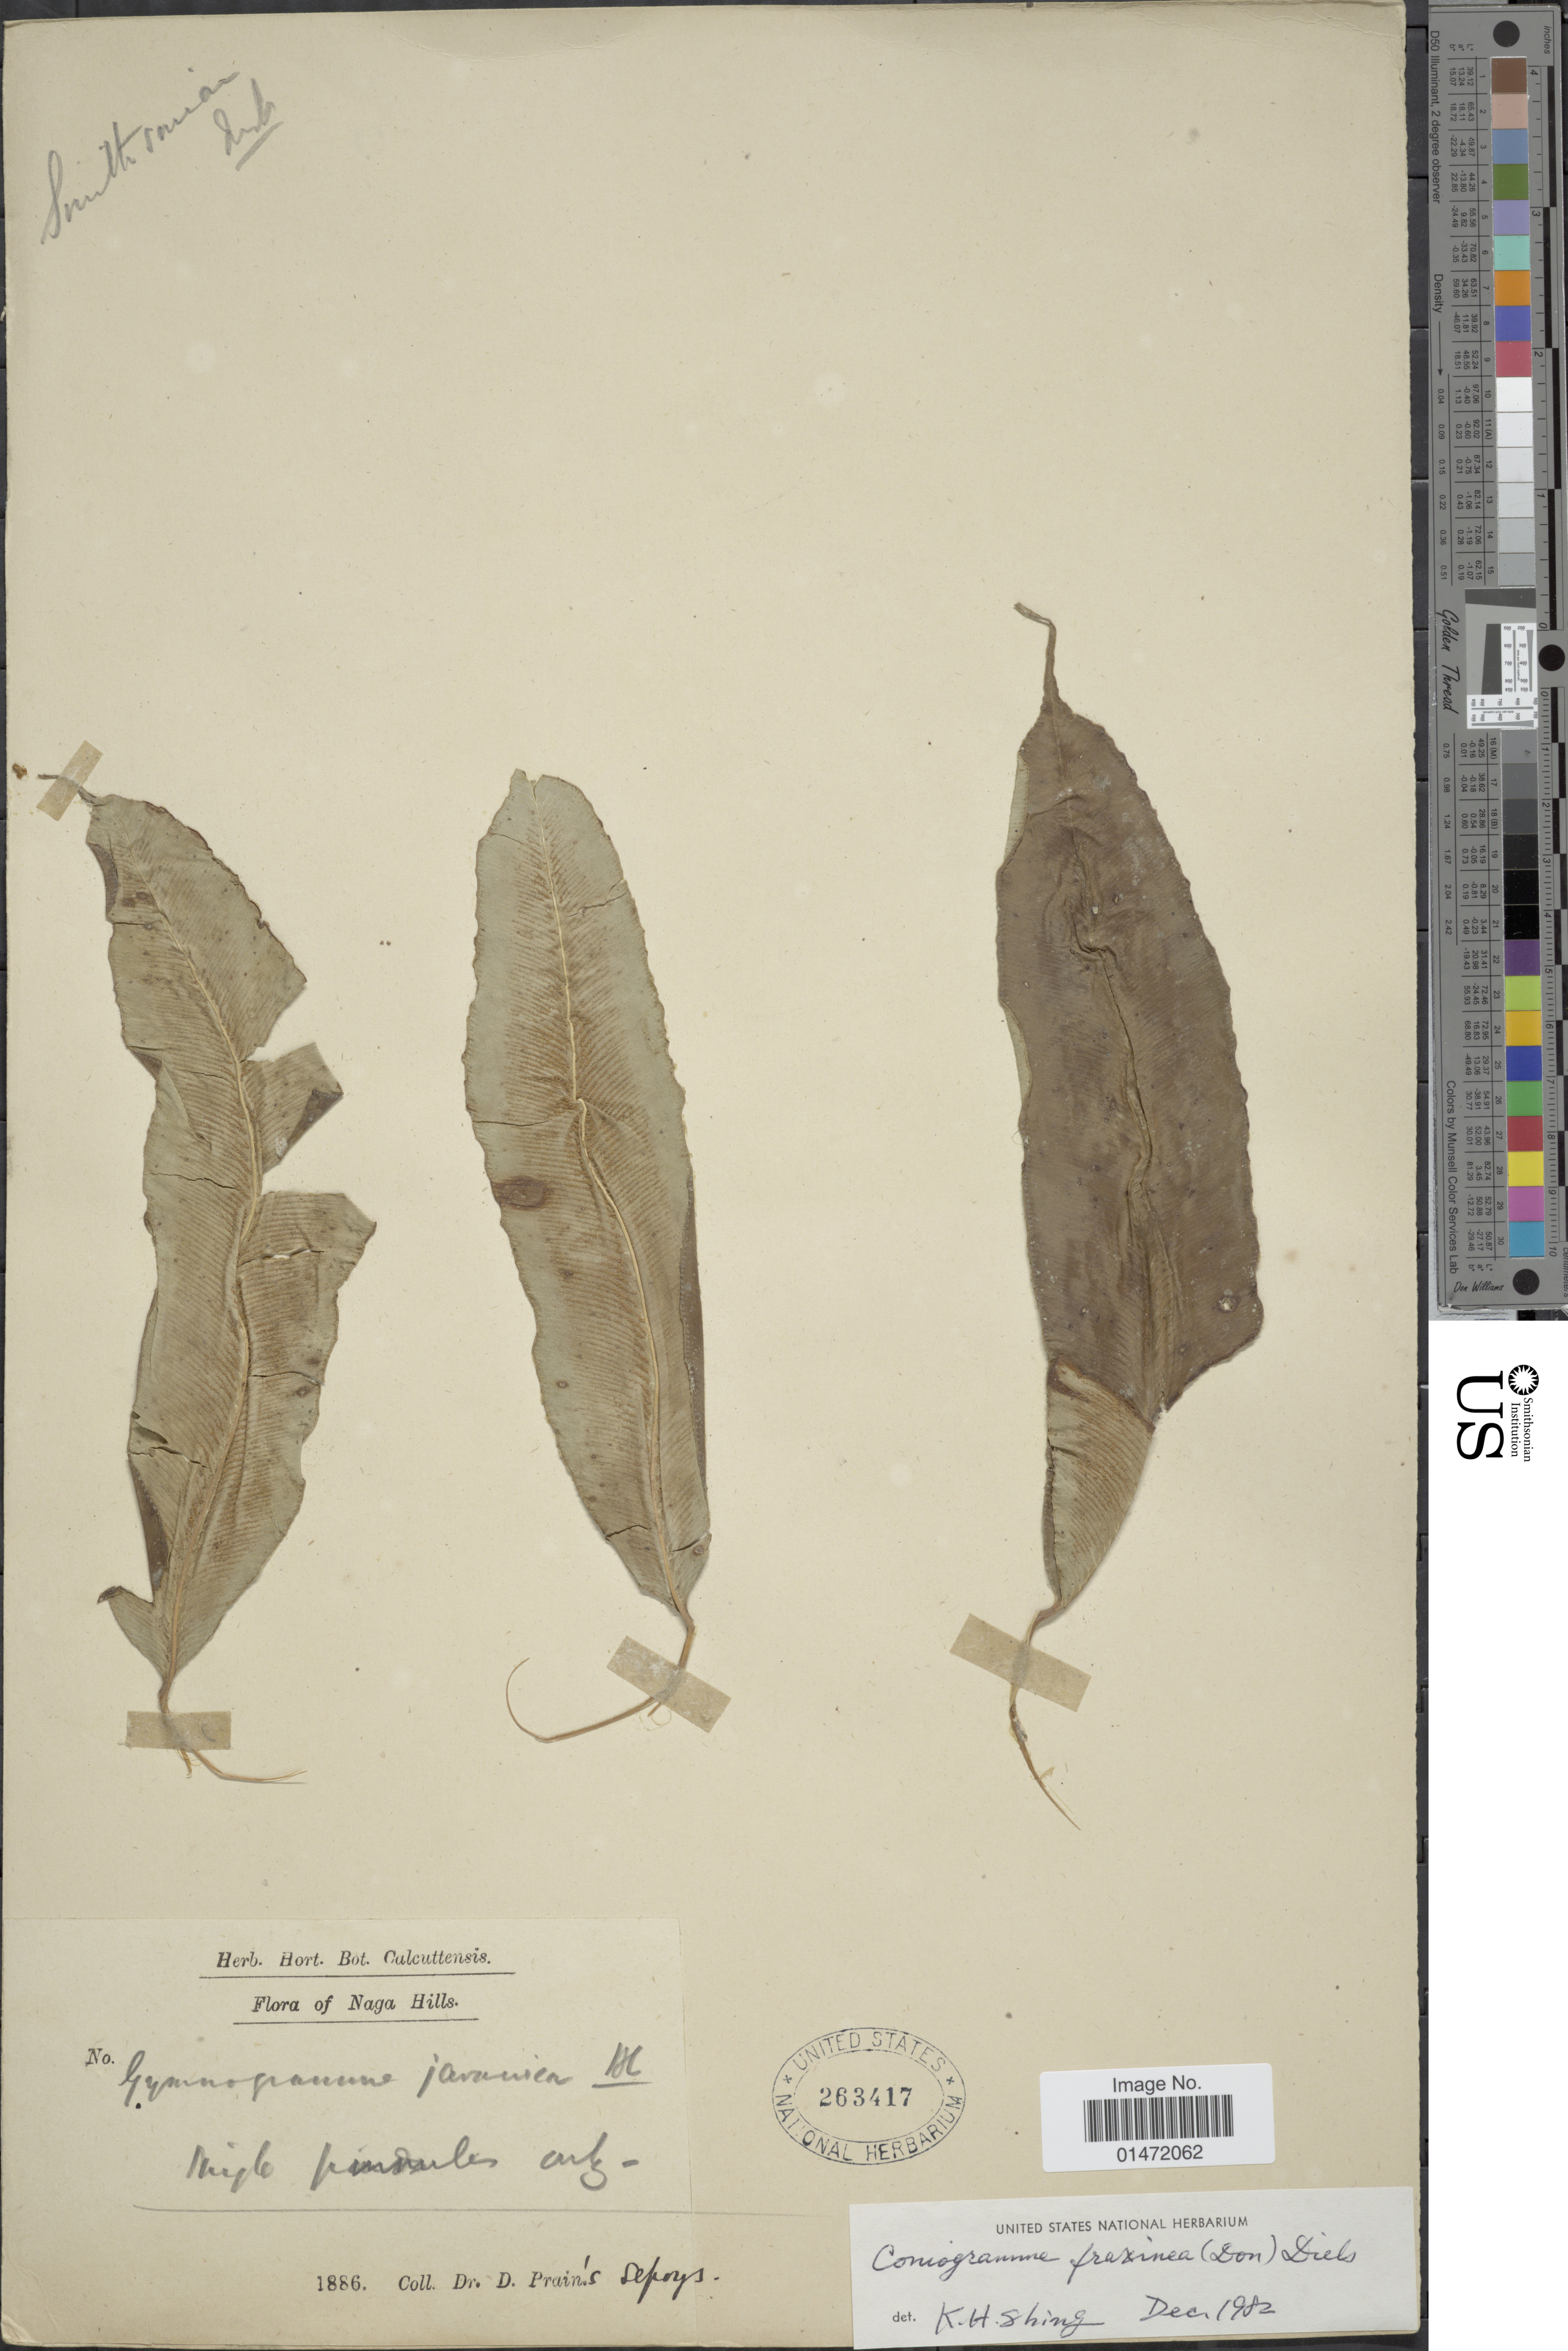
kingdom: Plantae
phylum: Tracheophyta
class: Polypodiopsida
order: Polypodiales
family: Pteridaceae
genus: Coniogramme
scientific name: Coniogramme fraxinea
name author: (D. Don) Diels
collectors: D. Prain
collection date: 1886-08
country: India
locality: Naga Hills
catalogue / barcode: US 263417